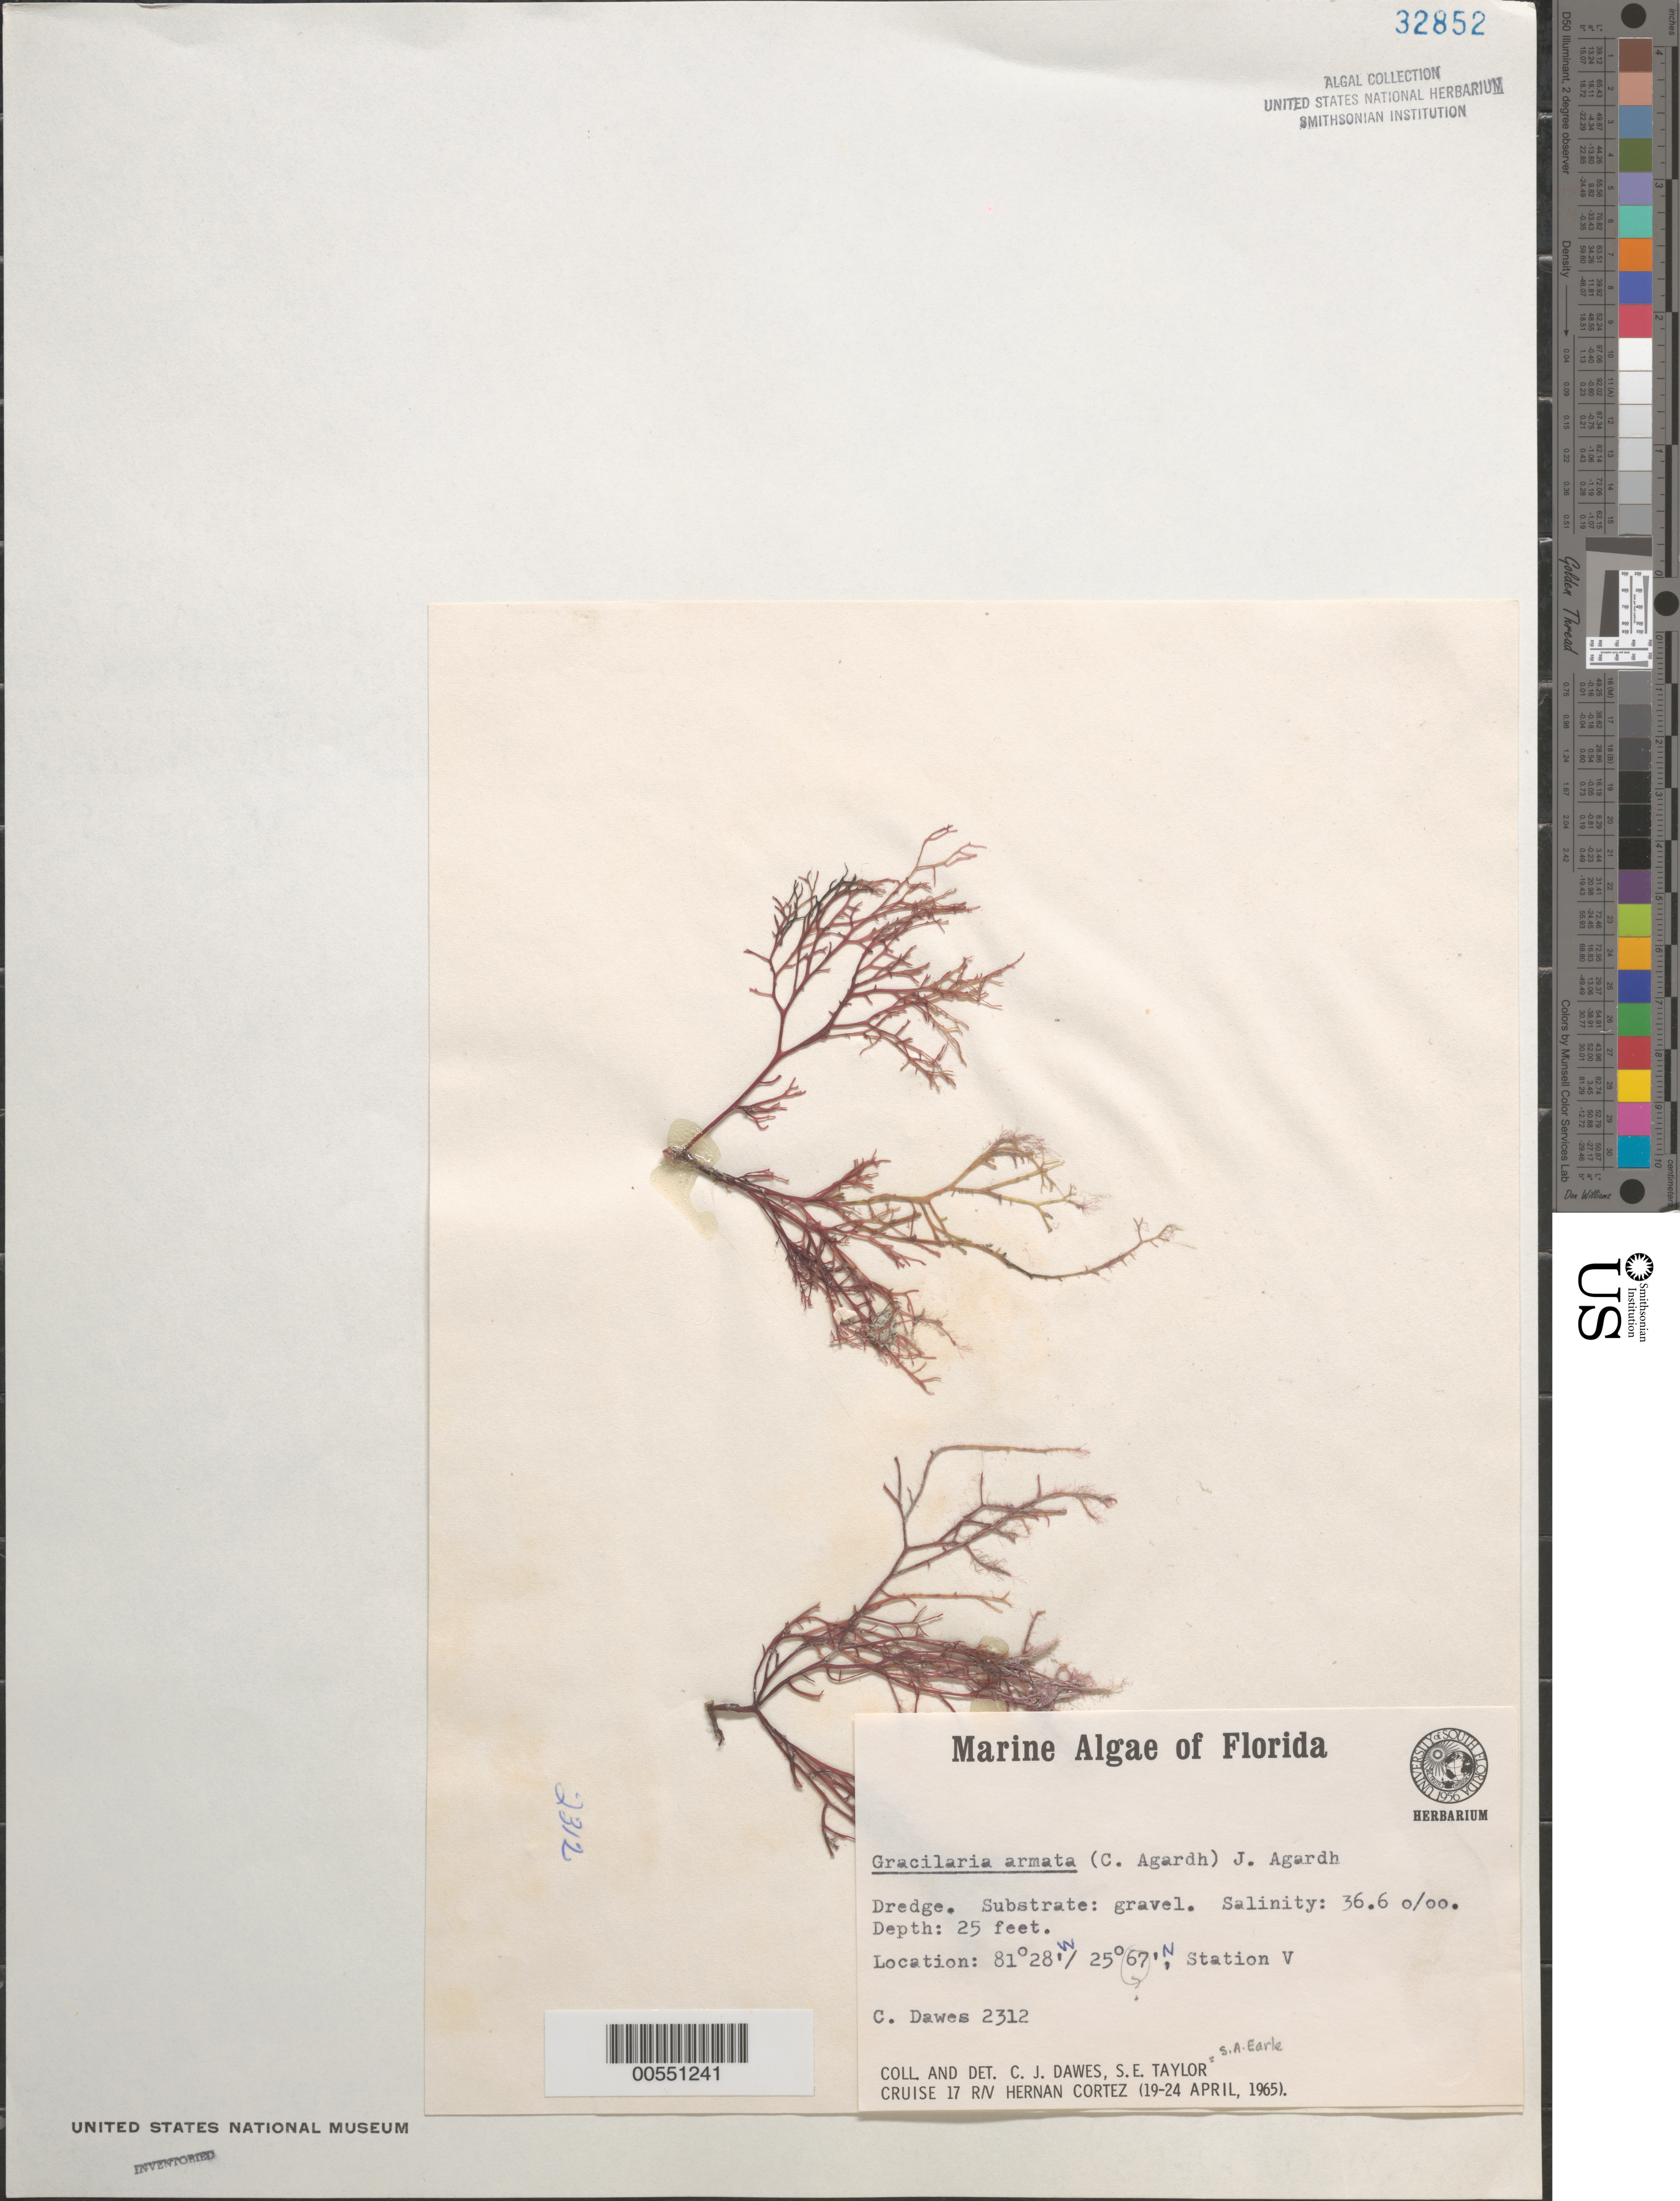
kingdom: Plantae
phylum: Rhodophyta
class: Florideophyceae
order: Gracilariales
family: Gracilariaceae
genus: Gracilaria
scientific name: Gracilaria armata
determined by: Dawes, C. J.; Earle, S. A.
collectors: C. Dawes & S. A. Earle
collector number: Cjd 2312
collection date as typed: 19 Apr 1965 TO 24 Apr 1965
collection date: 1965-04-19/1965-04-24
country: United States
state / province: Florida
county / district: Monroe County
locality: Off Everglades National Park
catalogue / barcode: US 32852